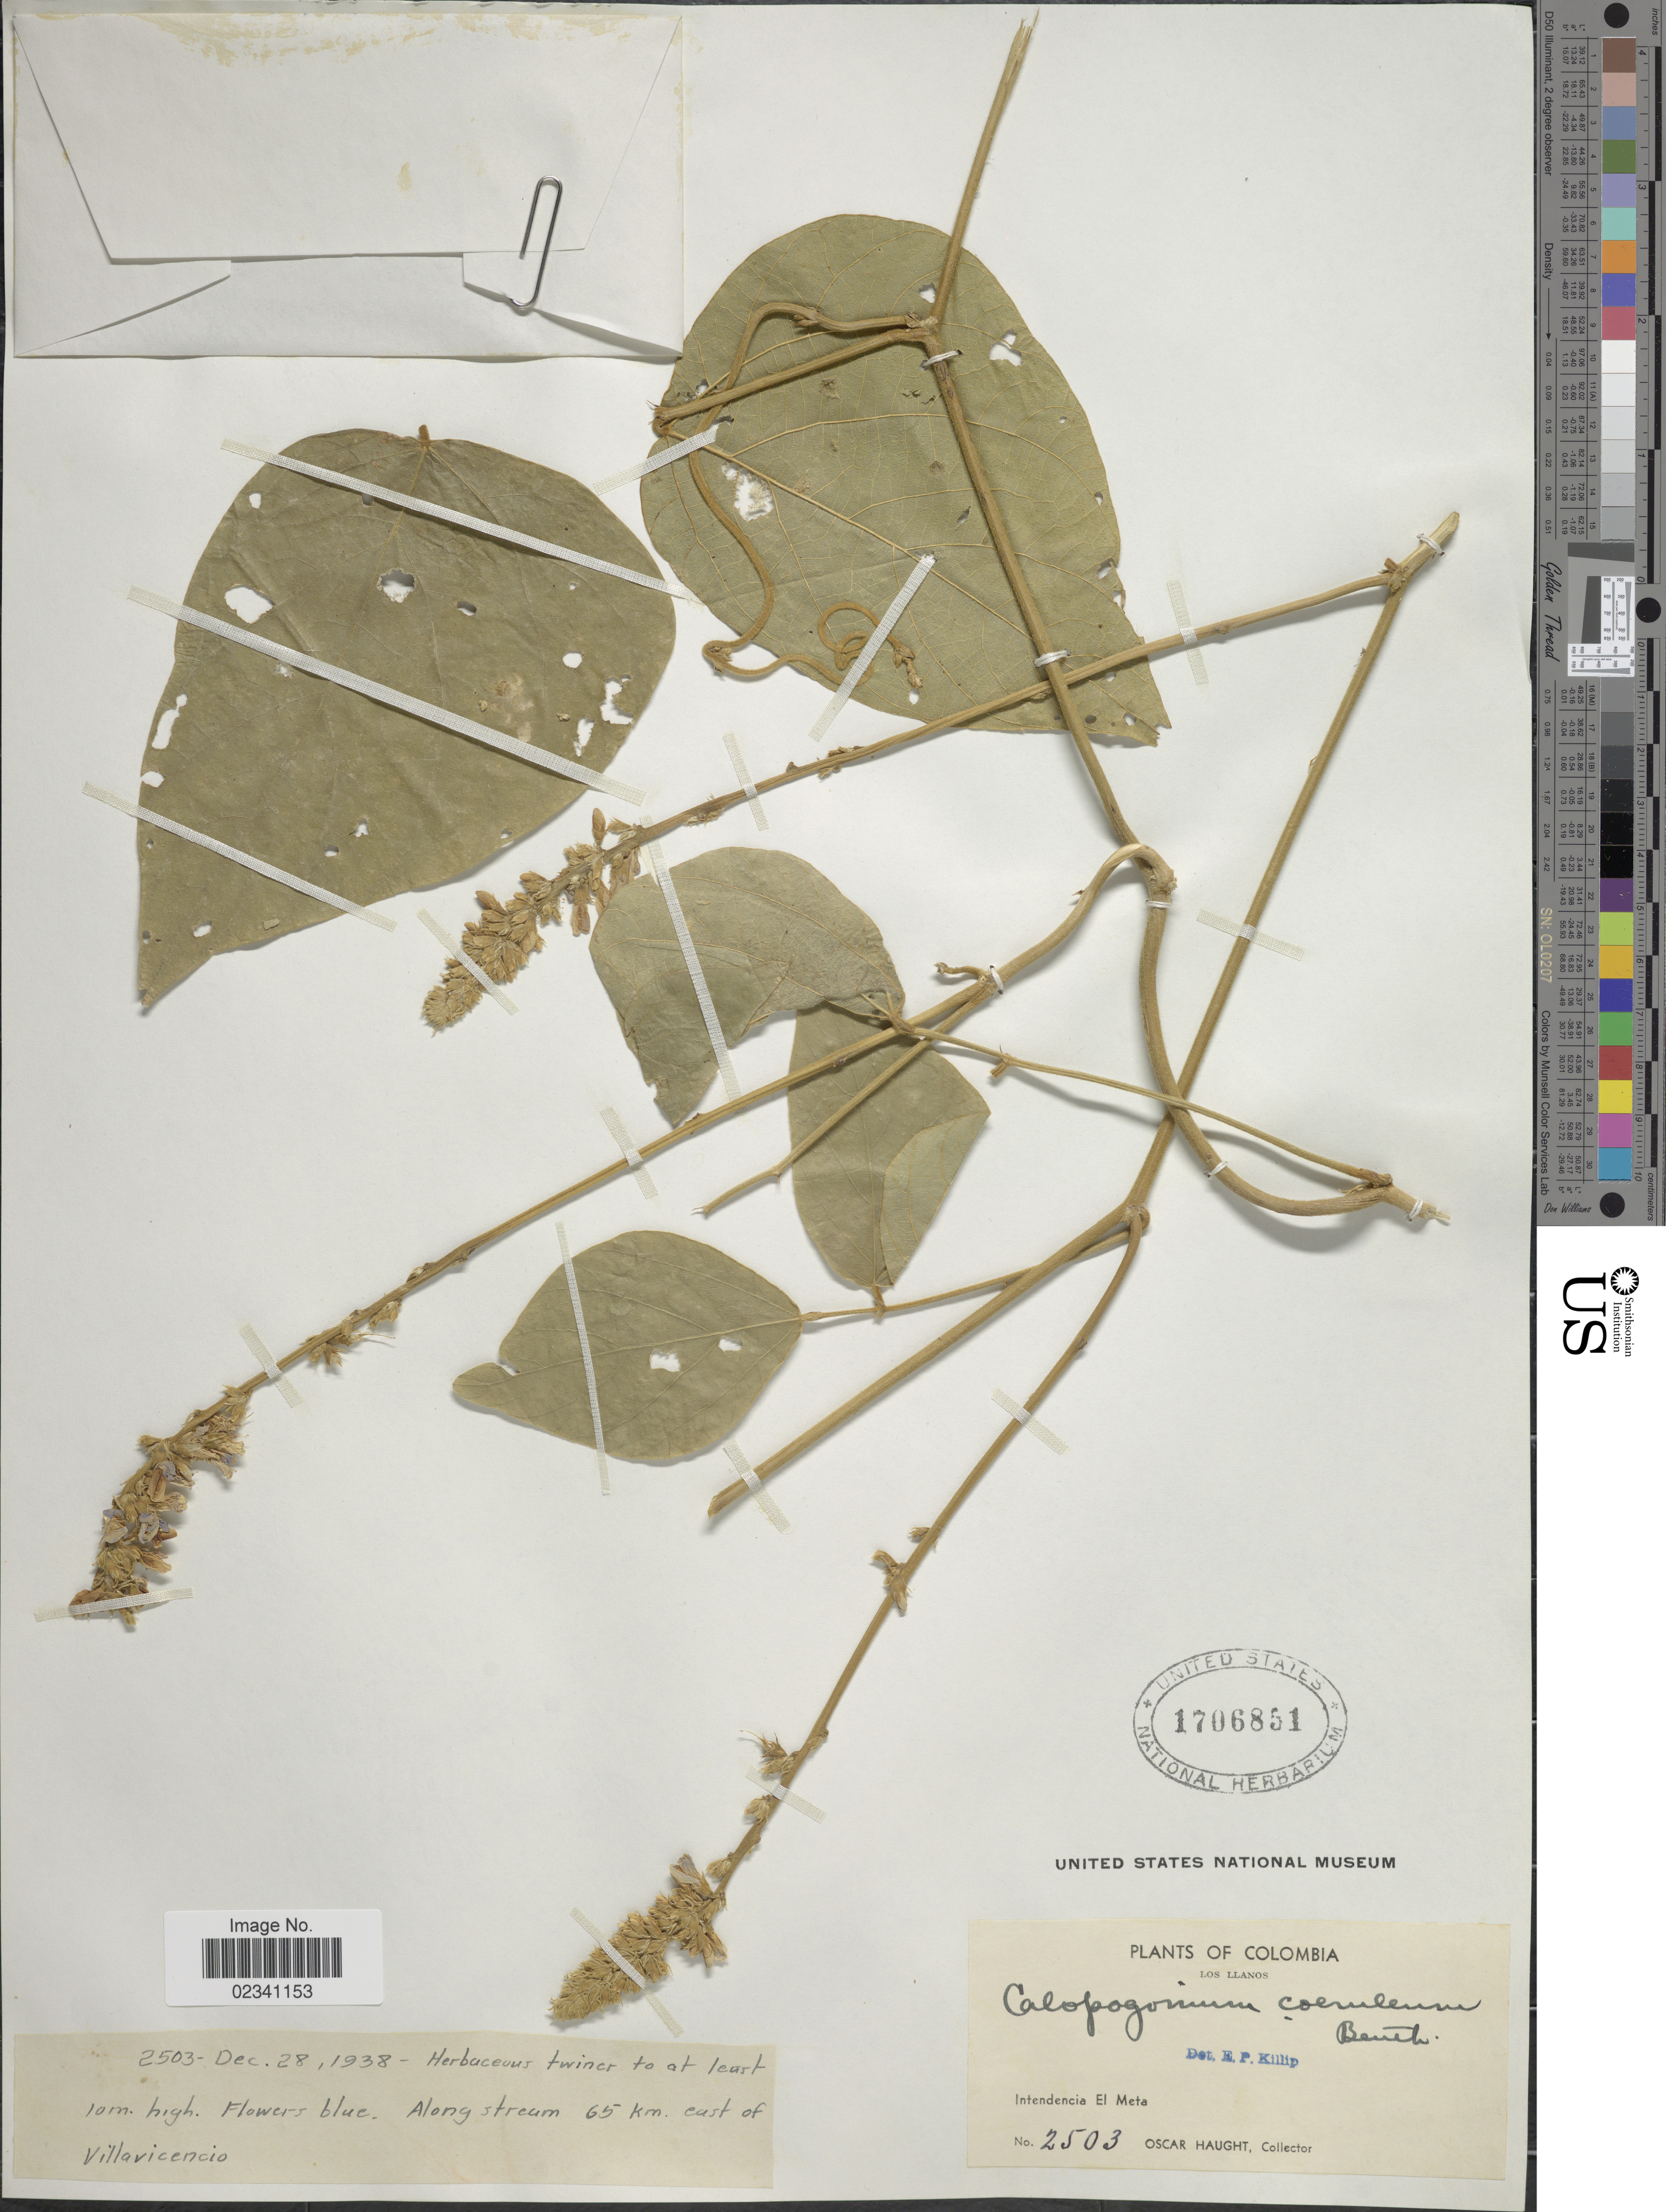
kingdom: Plantae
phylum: Tracheophyta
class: Magnoliopsida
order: Fabales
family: Fabaceae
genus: Calopogonium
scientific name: Calopogonium caeruleum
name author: (Benth.) C. Wright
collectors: O. L. Haught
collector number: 2503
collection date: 1938-12-28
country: Colombia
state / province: Meta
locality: Los Llanos, Intendencia El Meta, Along stream 65 km. east of Villavicencio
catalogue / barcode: US 1706851